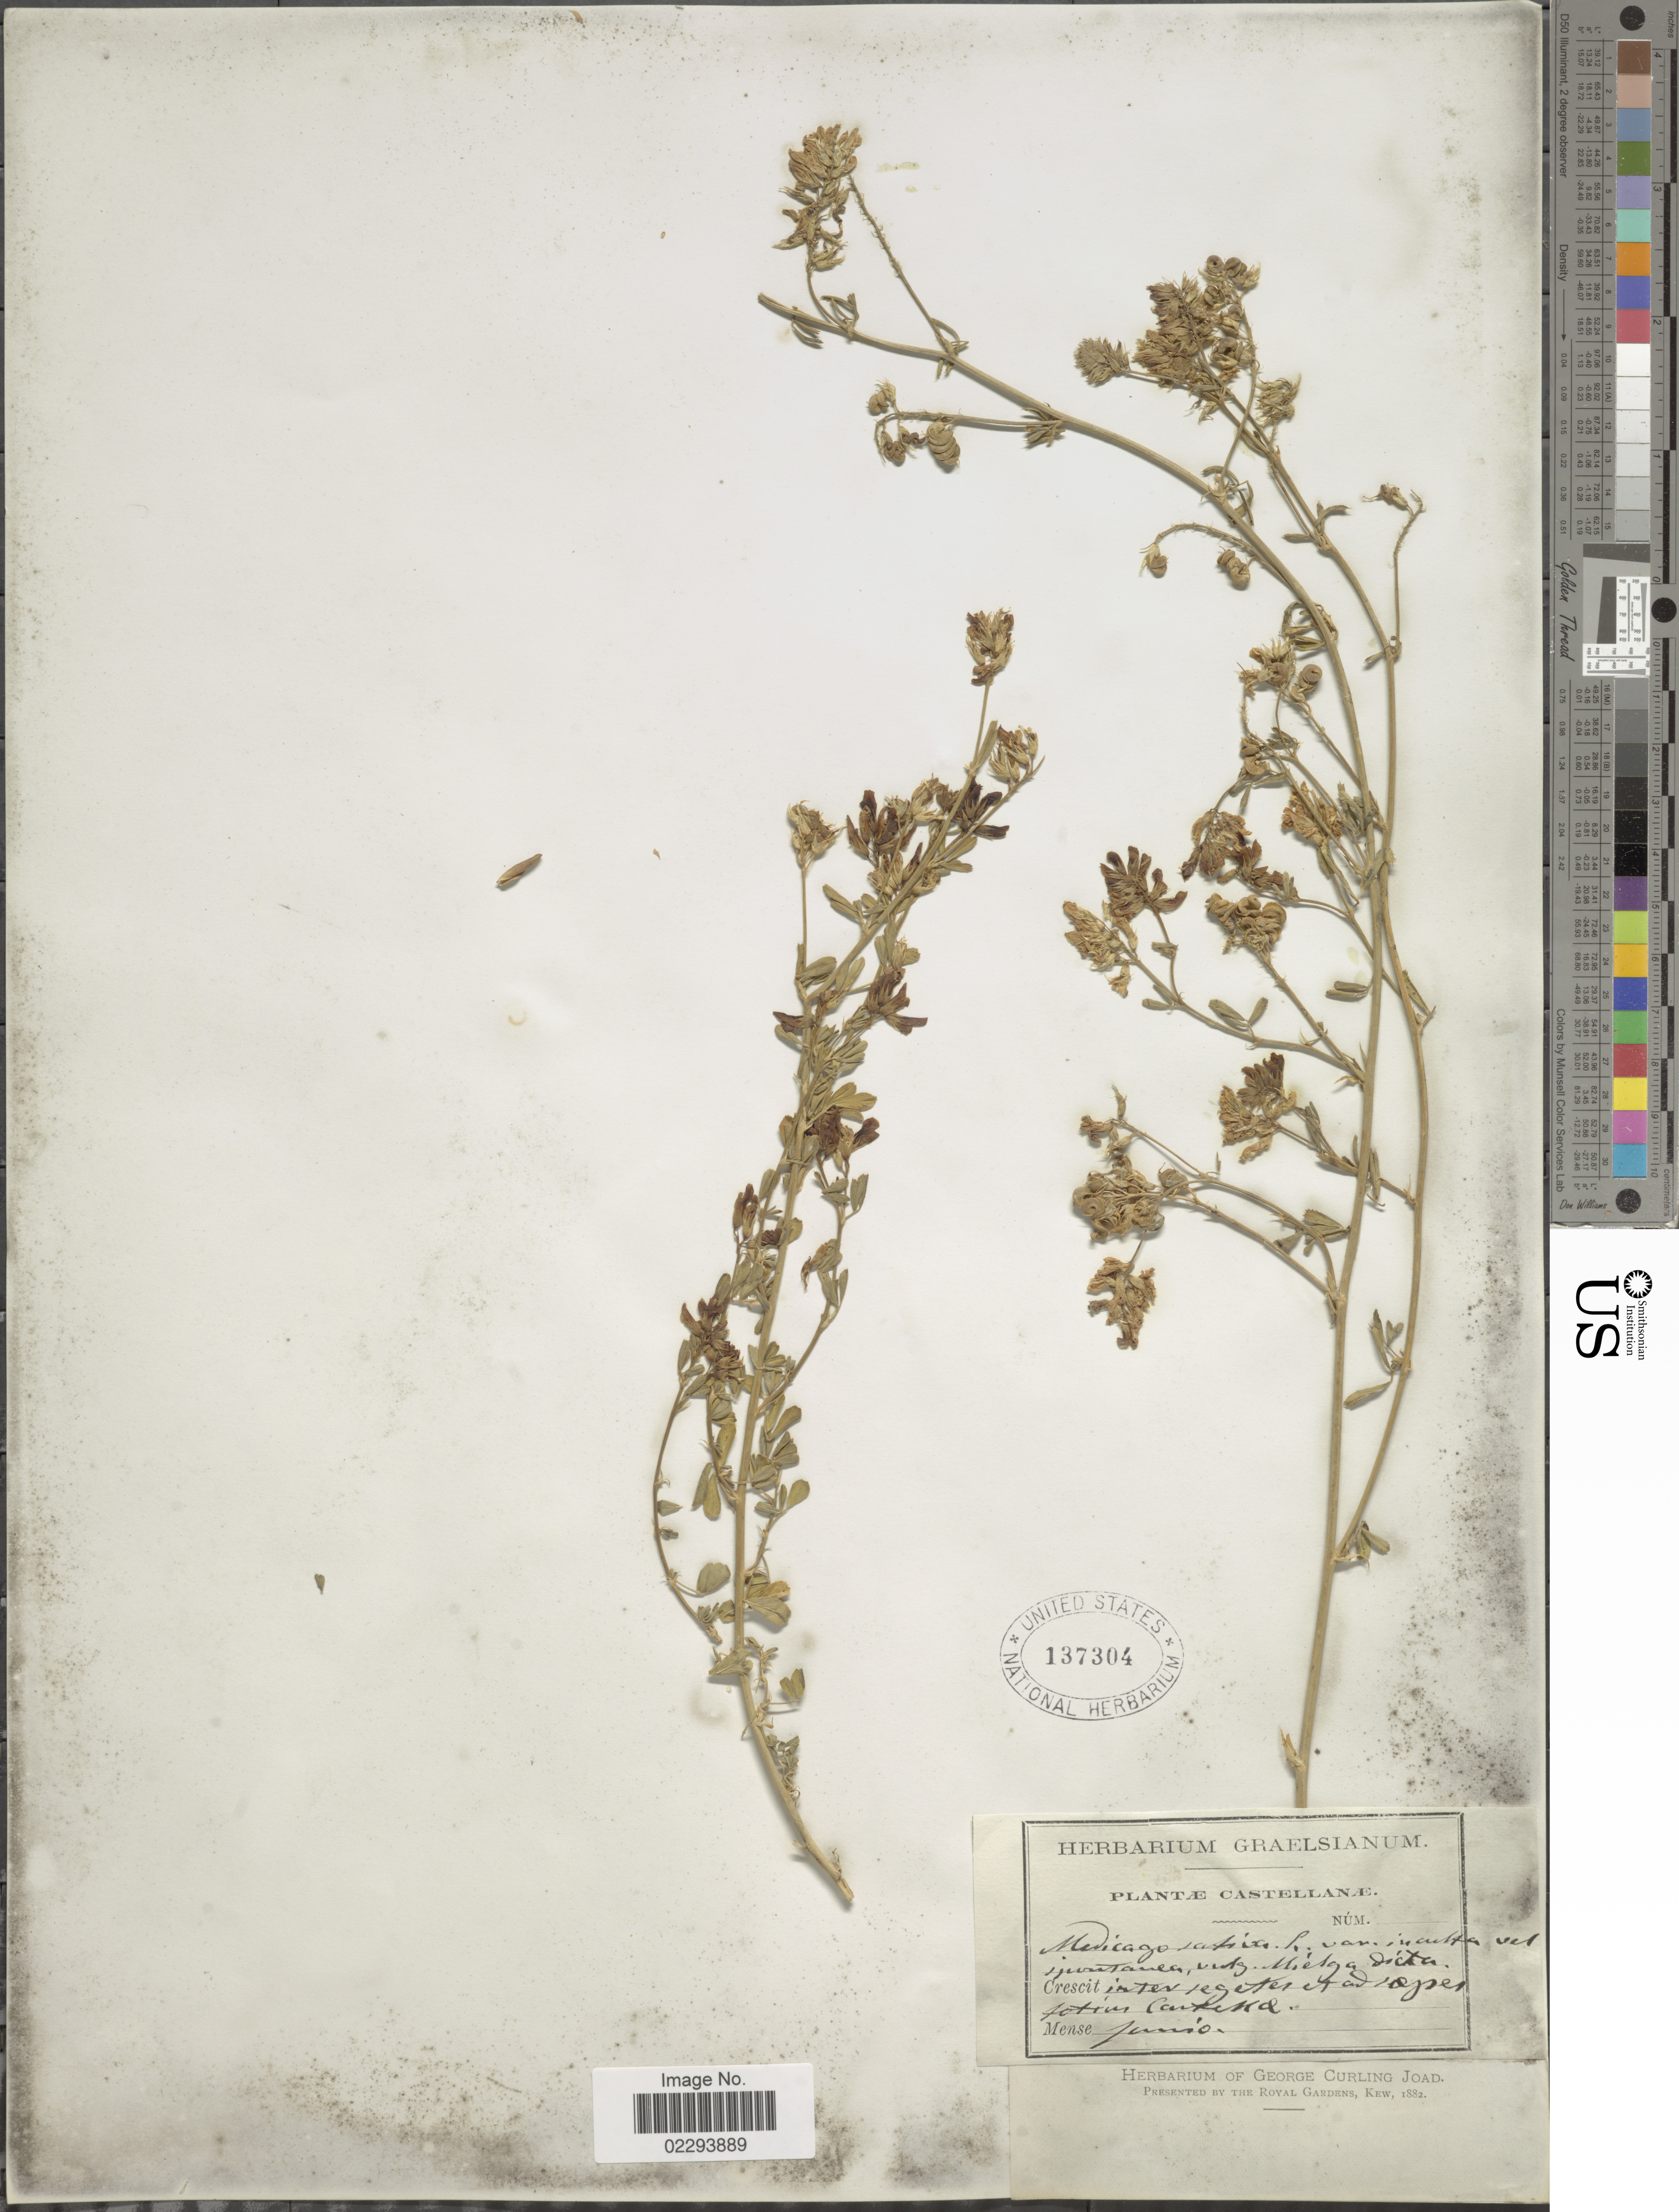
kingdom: Plantae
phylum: Tracheophyta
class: Magnoliopsida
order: Fabales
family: Fabaceae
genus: Medicago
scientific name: Medicago sativa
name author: L.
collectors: Herbarium Graelsianum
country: France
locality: Castellanae, Inter le getter A ad apes. fotius Care [illegible text]. [interpreted]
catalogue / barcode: US 137304